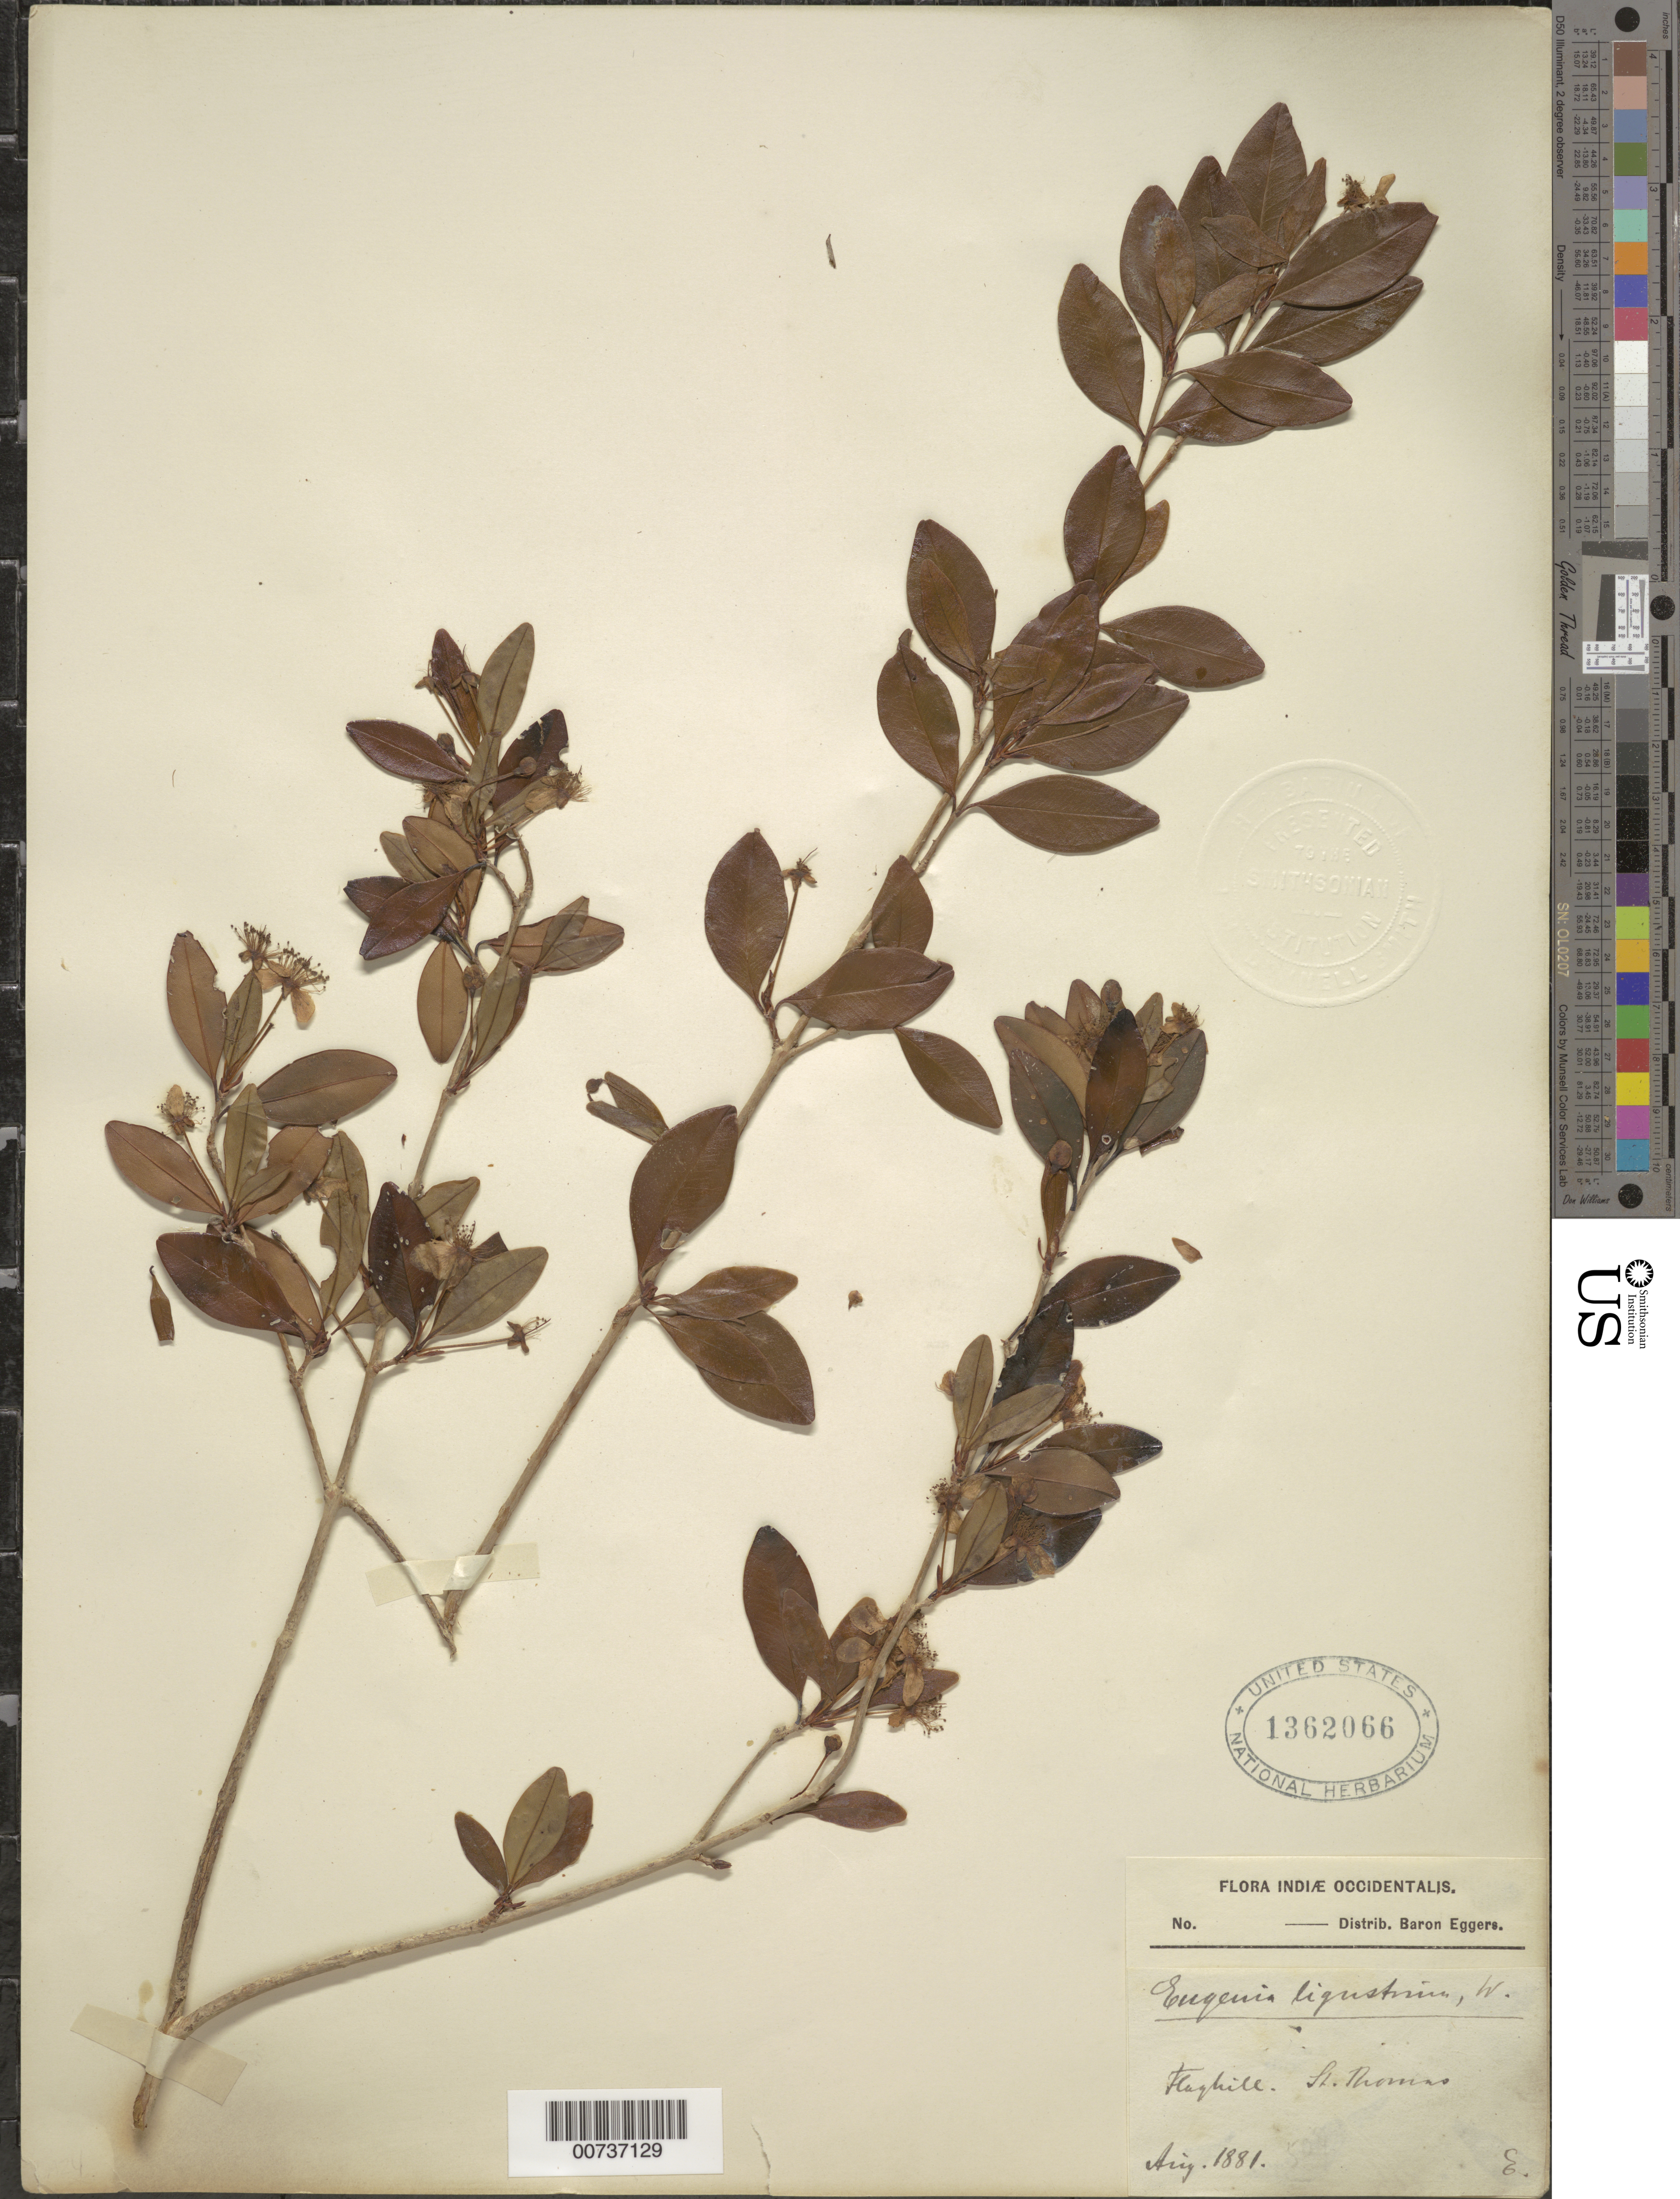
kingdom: Plantae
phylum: Tracheophyta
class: Magnoliopsida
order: Myrtales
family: Myrtaceae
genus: Eugenia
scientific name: Eugenia ligustrina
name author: (Sw.) Willd.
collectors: H. F. A. von Eggers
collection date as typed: Aug 1881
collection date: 1881-08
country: U.S. Virgin Islands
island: St. Thomas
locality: Flaghill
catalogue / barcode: US 1362066